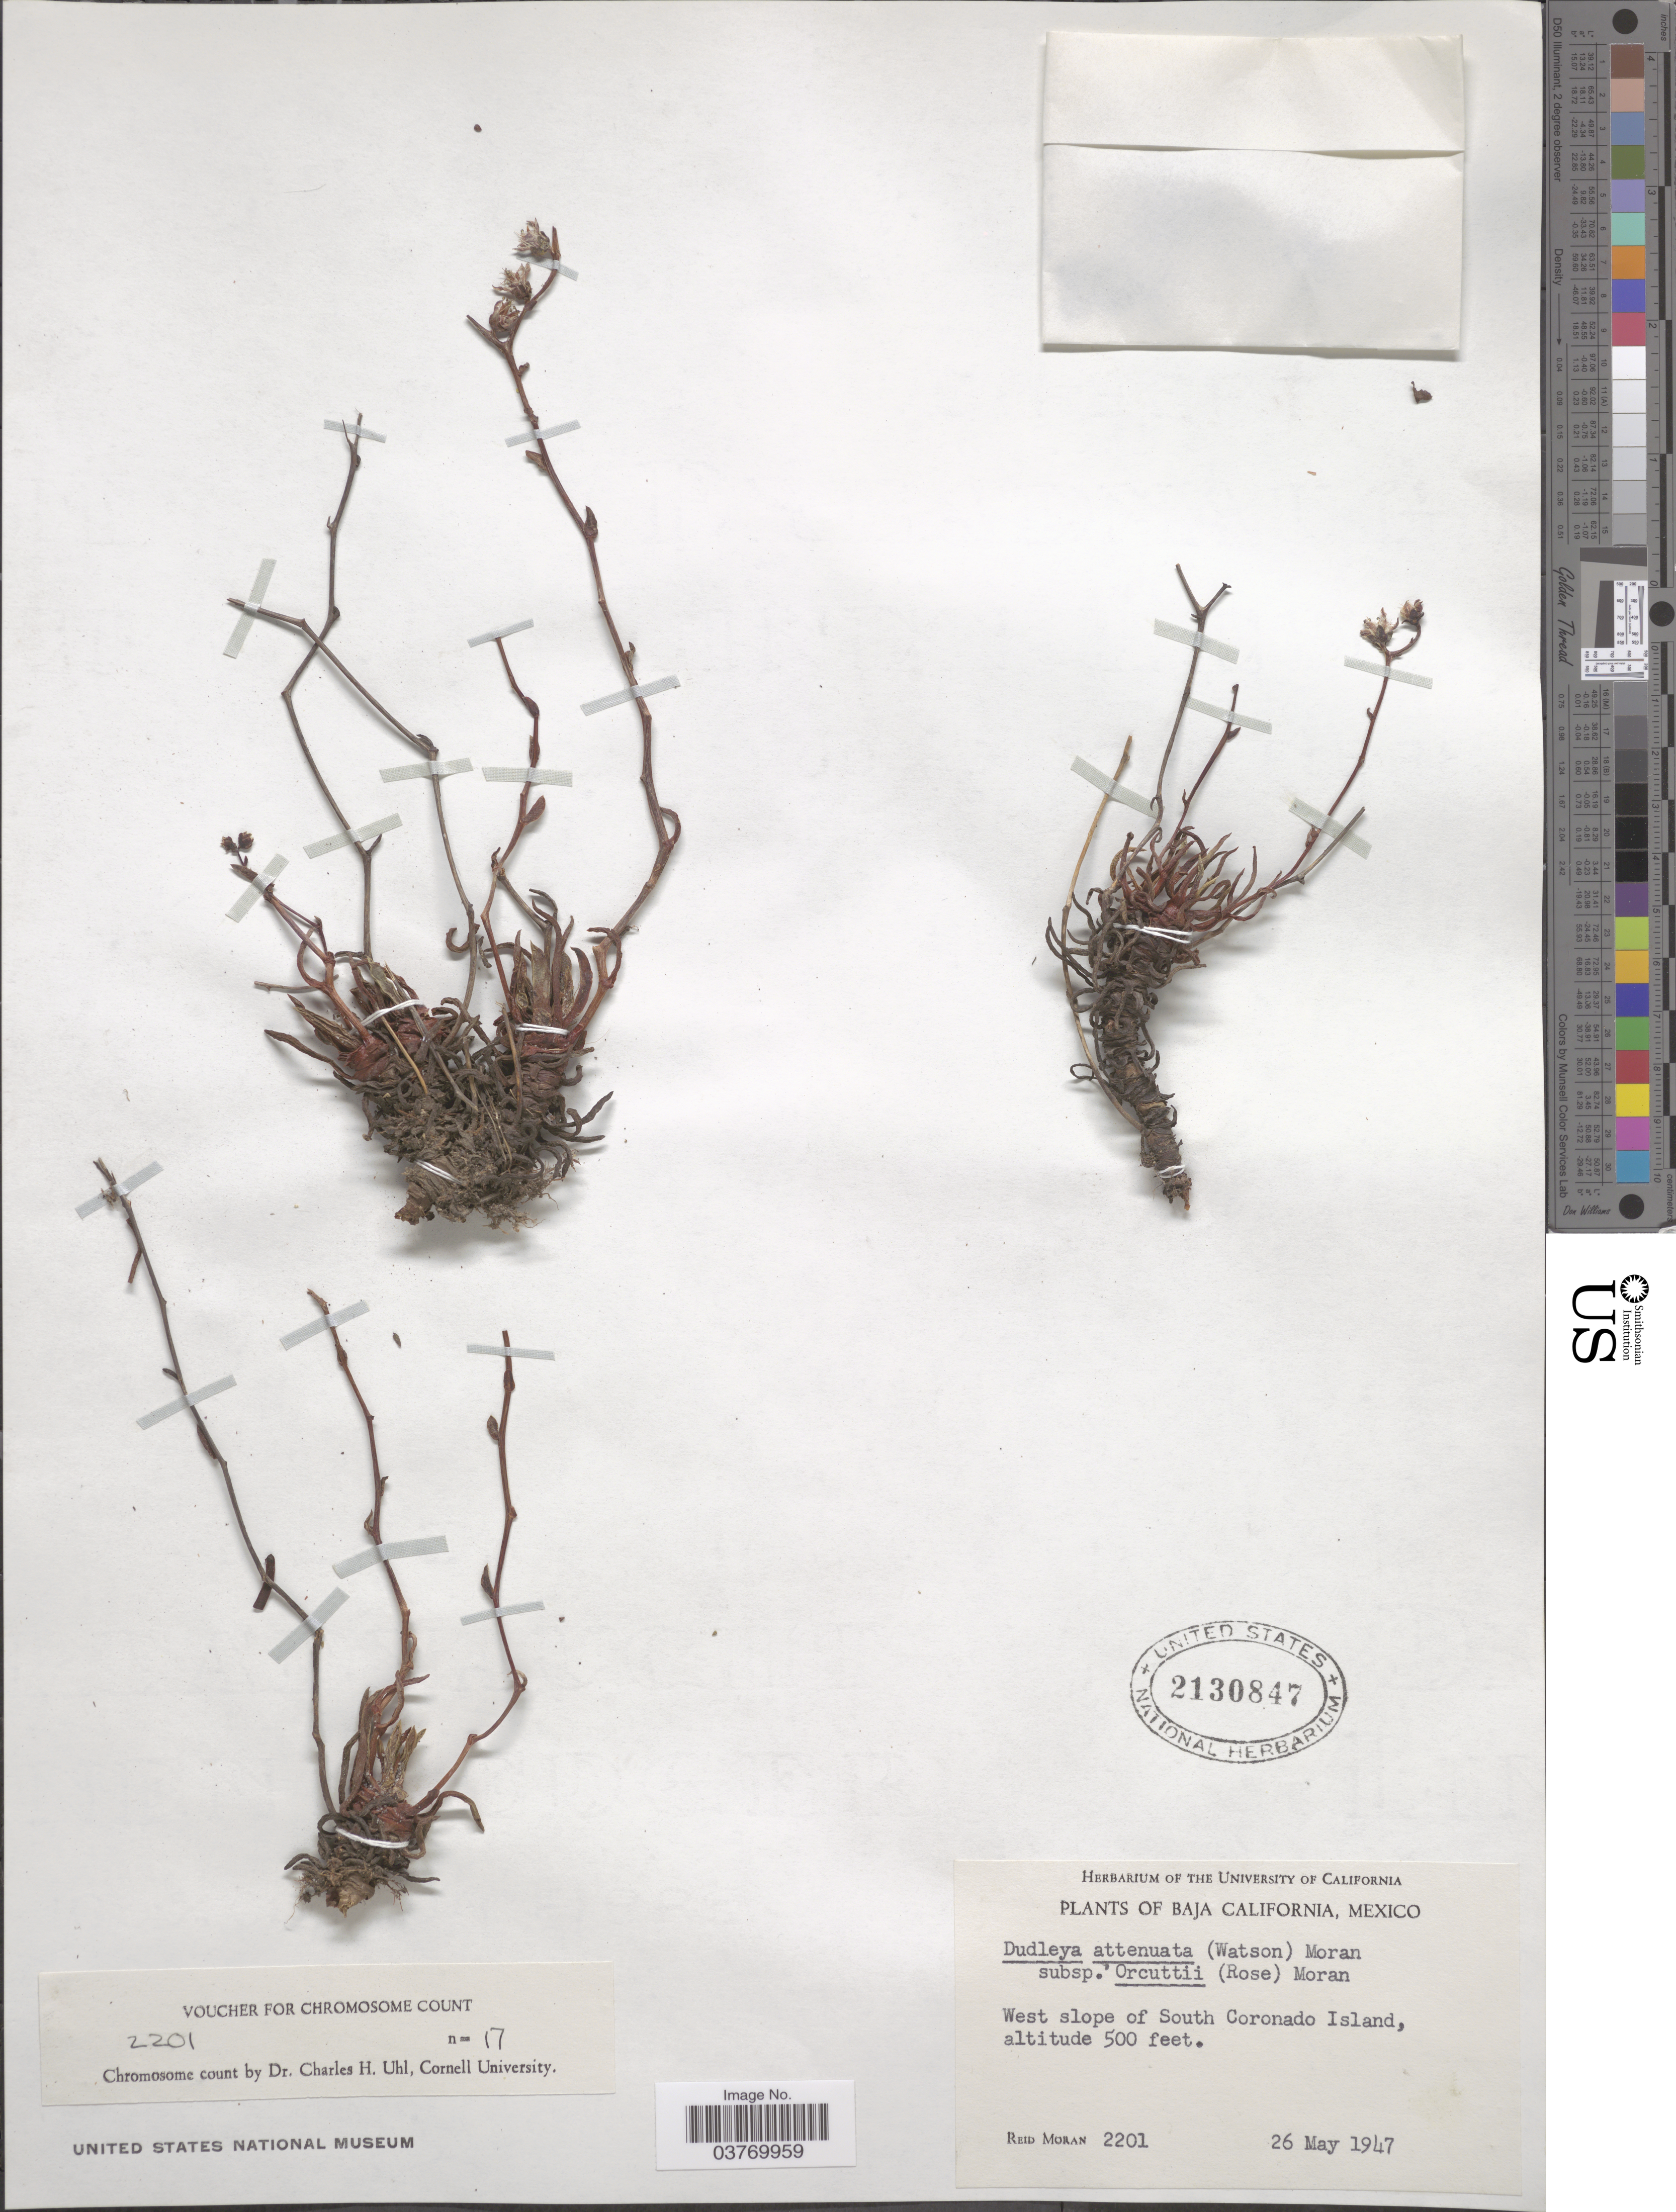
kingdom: Plantae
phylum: Tracheophyta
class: Magnoliopsida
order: Saxifragales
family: Crassulaceae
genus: Dudleya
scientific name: Dudleya attenuata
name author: (S. Watson) Moran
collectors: R. V. Moran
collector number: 2201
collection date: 1947-05-26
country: Mexico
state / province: Baja California Norte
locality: West slope of South Coronado Island.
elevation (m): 152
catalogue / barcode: US 2130847